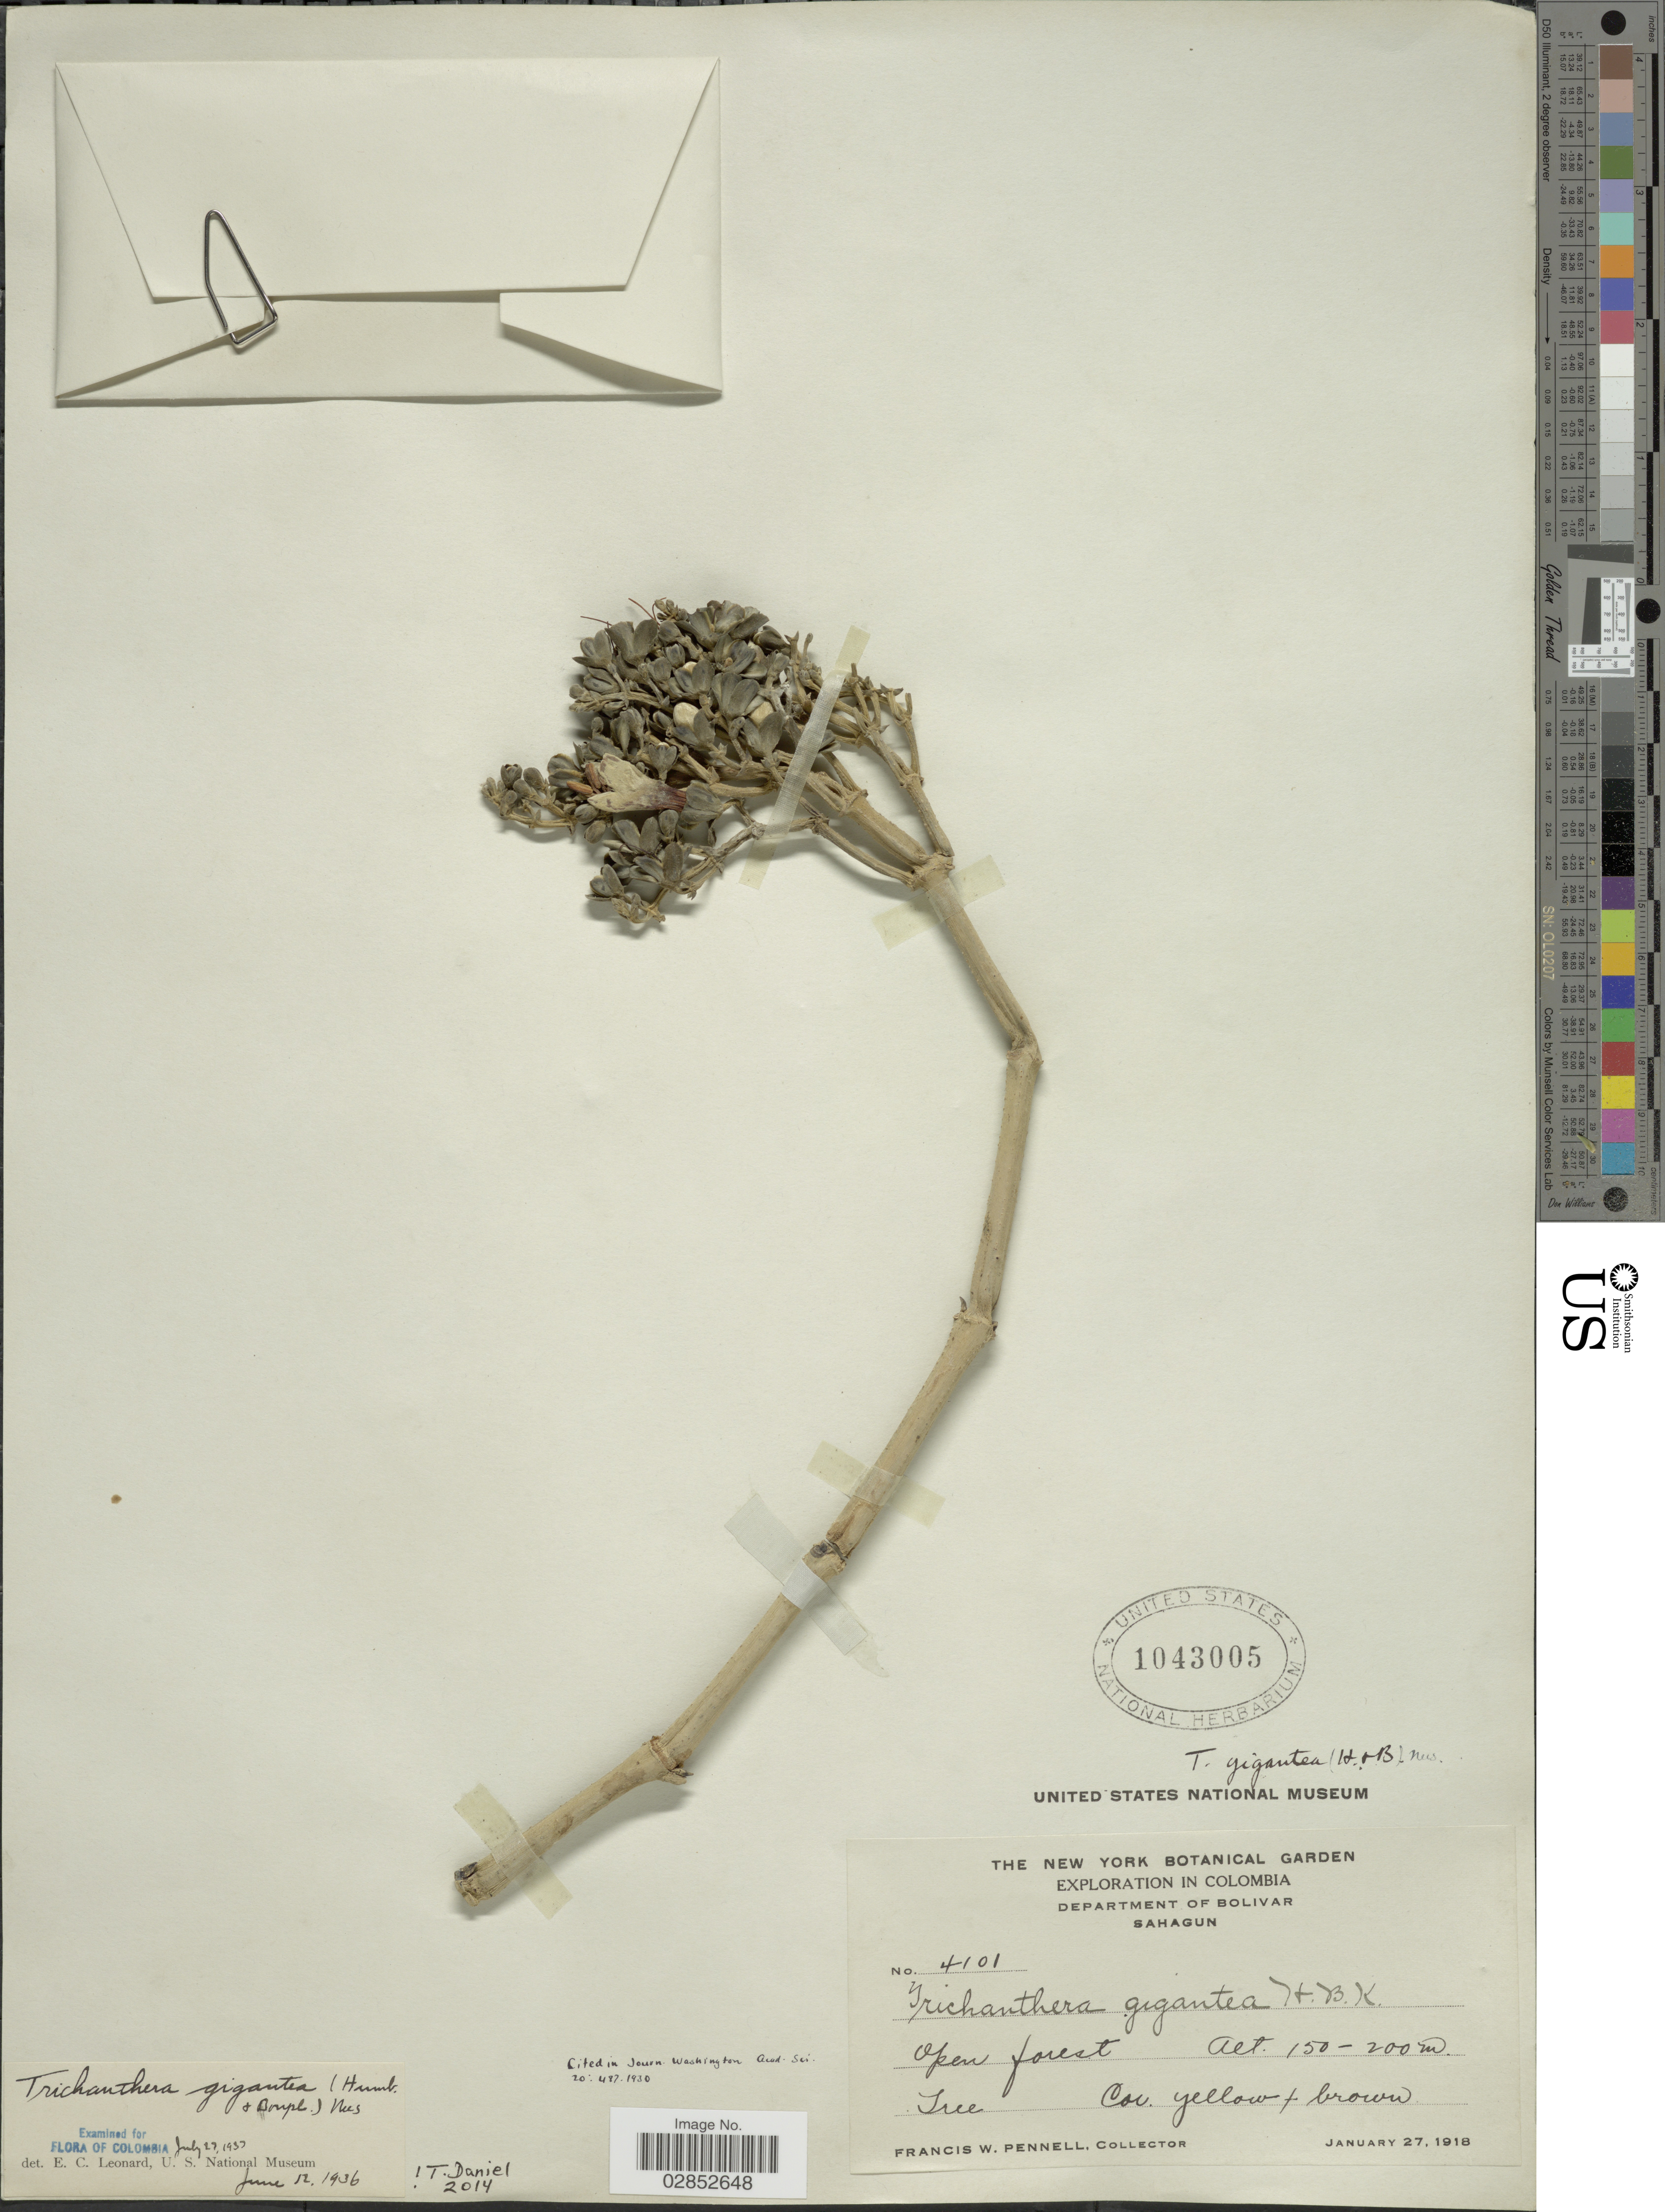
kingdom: Plantae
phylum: Tracheophyta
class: Magnoliopsida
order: Lamiales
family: Acanthaceae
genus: Trichanthera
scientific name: Trichanthera gigantea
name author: (Bonpl.) Nees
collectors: F. W. Pennell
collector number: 4101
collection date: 1918-01-27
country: Colombia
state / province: Bolívar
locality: Department of Bolivar, Sahagun.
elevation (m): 150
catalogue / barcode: US 1043005